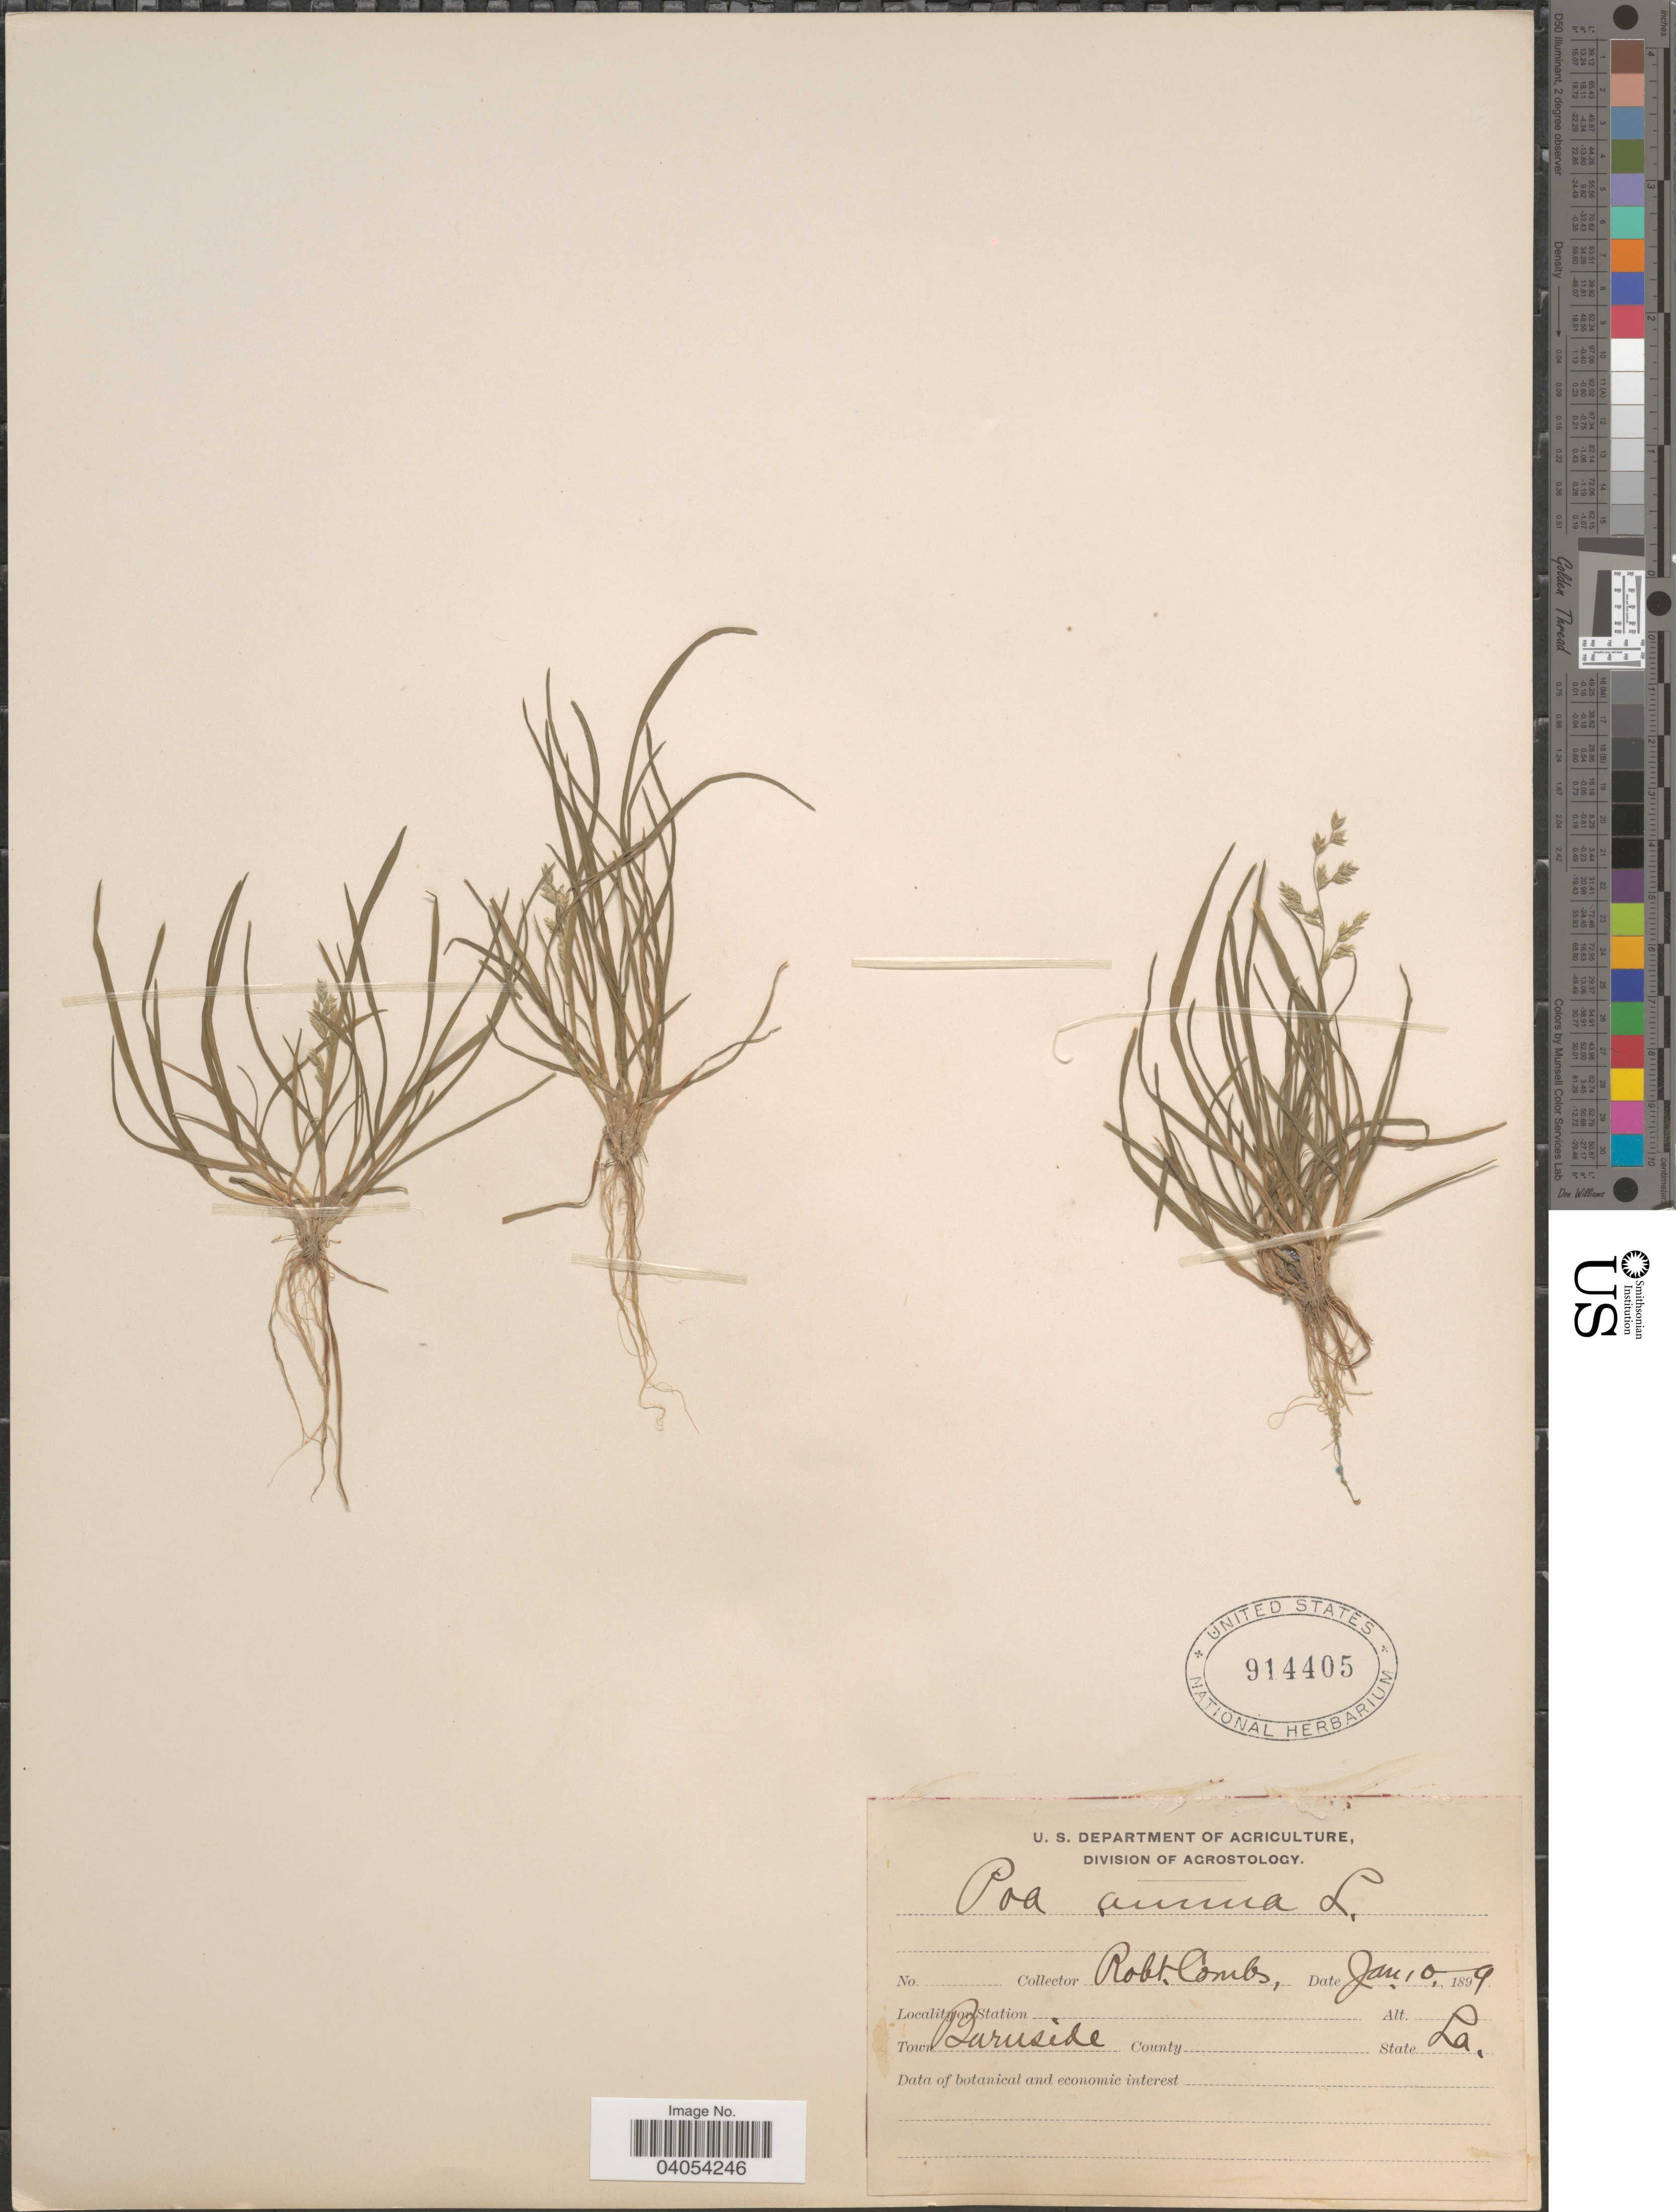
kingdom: Plantae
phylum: Tracheophyta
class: Liliopsida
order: Poales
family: Poaceae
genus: Poa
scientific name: Poa annua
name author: L.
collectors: R. Combs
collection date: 1899-01-10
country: United States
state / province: Louisiana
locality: Town Barnside.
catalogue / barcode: US 914405